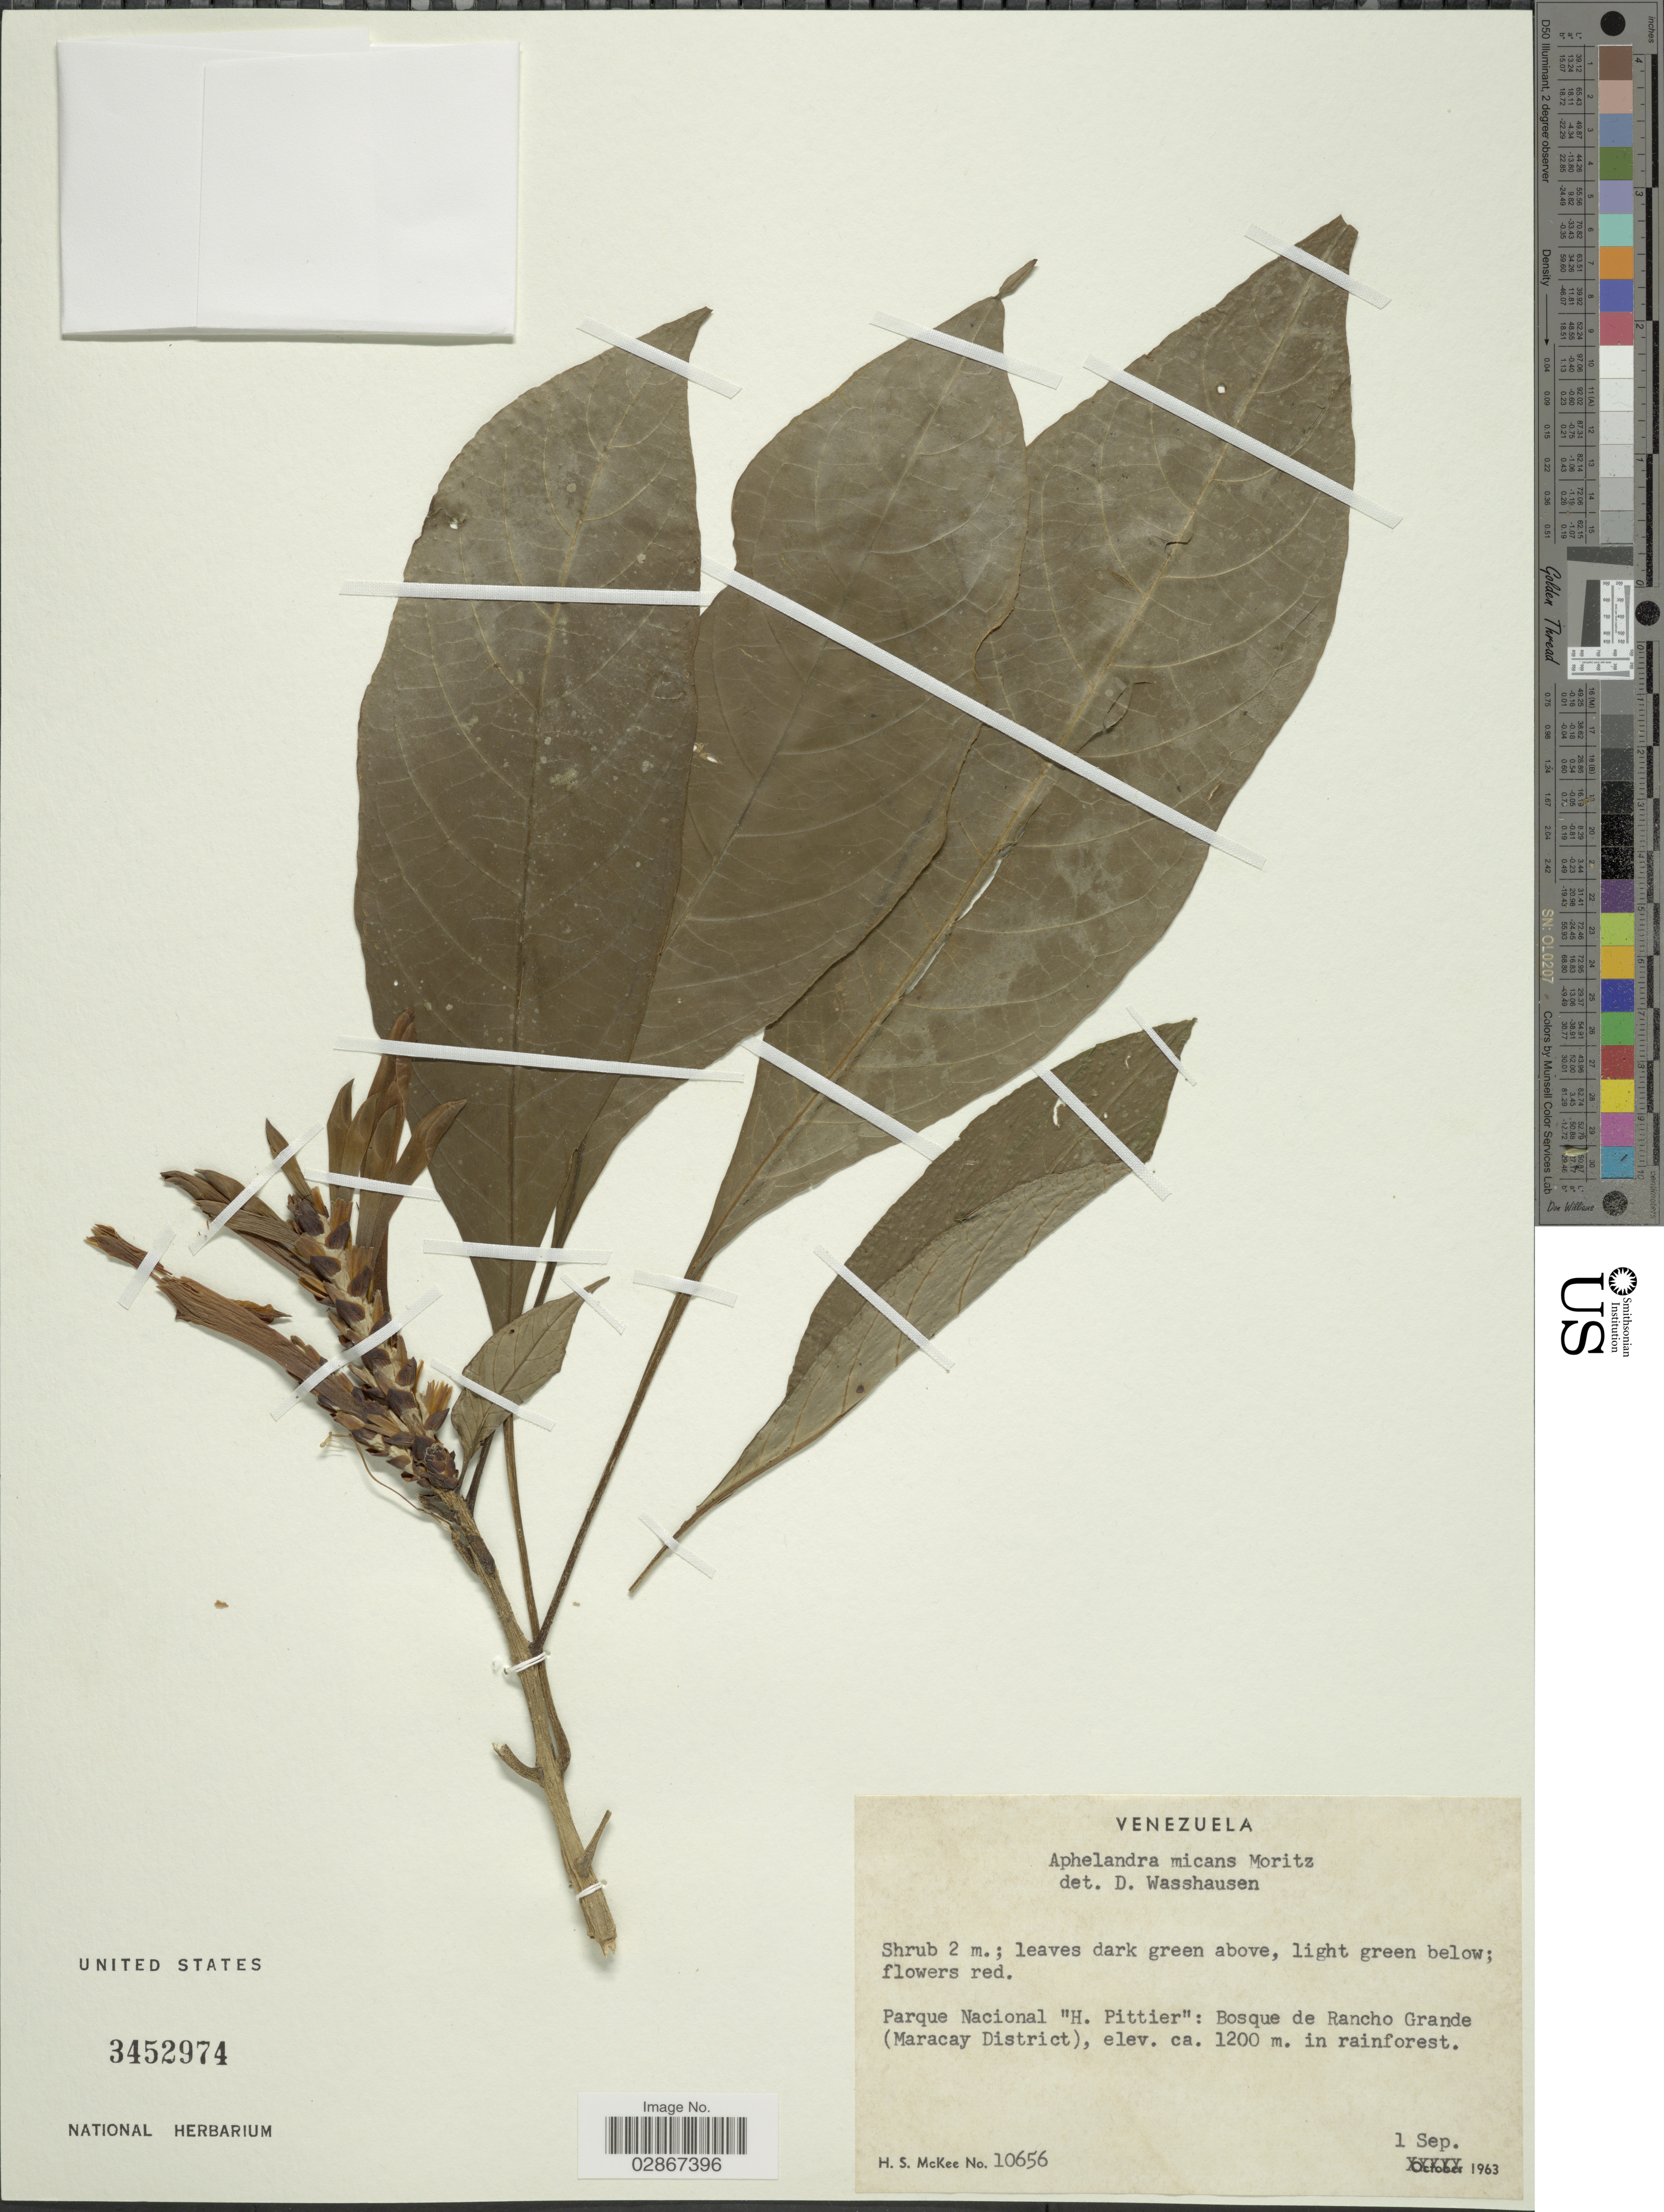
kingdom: Plantae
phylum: Tracheophyta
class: Magnoliopsida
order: Lamiales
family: Acanthaceae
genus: Aphelandra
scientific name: Aphelandra micans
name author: Moritz ex Vatke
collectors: H. S. McKee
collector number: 10656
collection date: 1963-09-01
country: Venezuela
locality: Parque Nacional "H. Pittier": Bosque de Rancho Grande (Maracay District).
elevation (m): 1200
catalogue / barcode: US 3452974